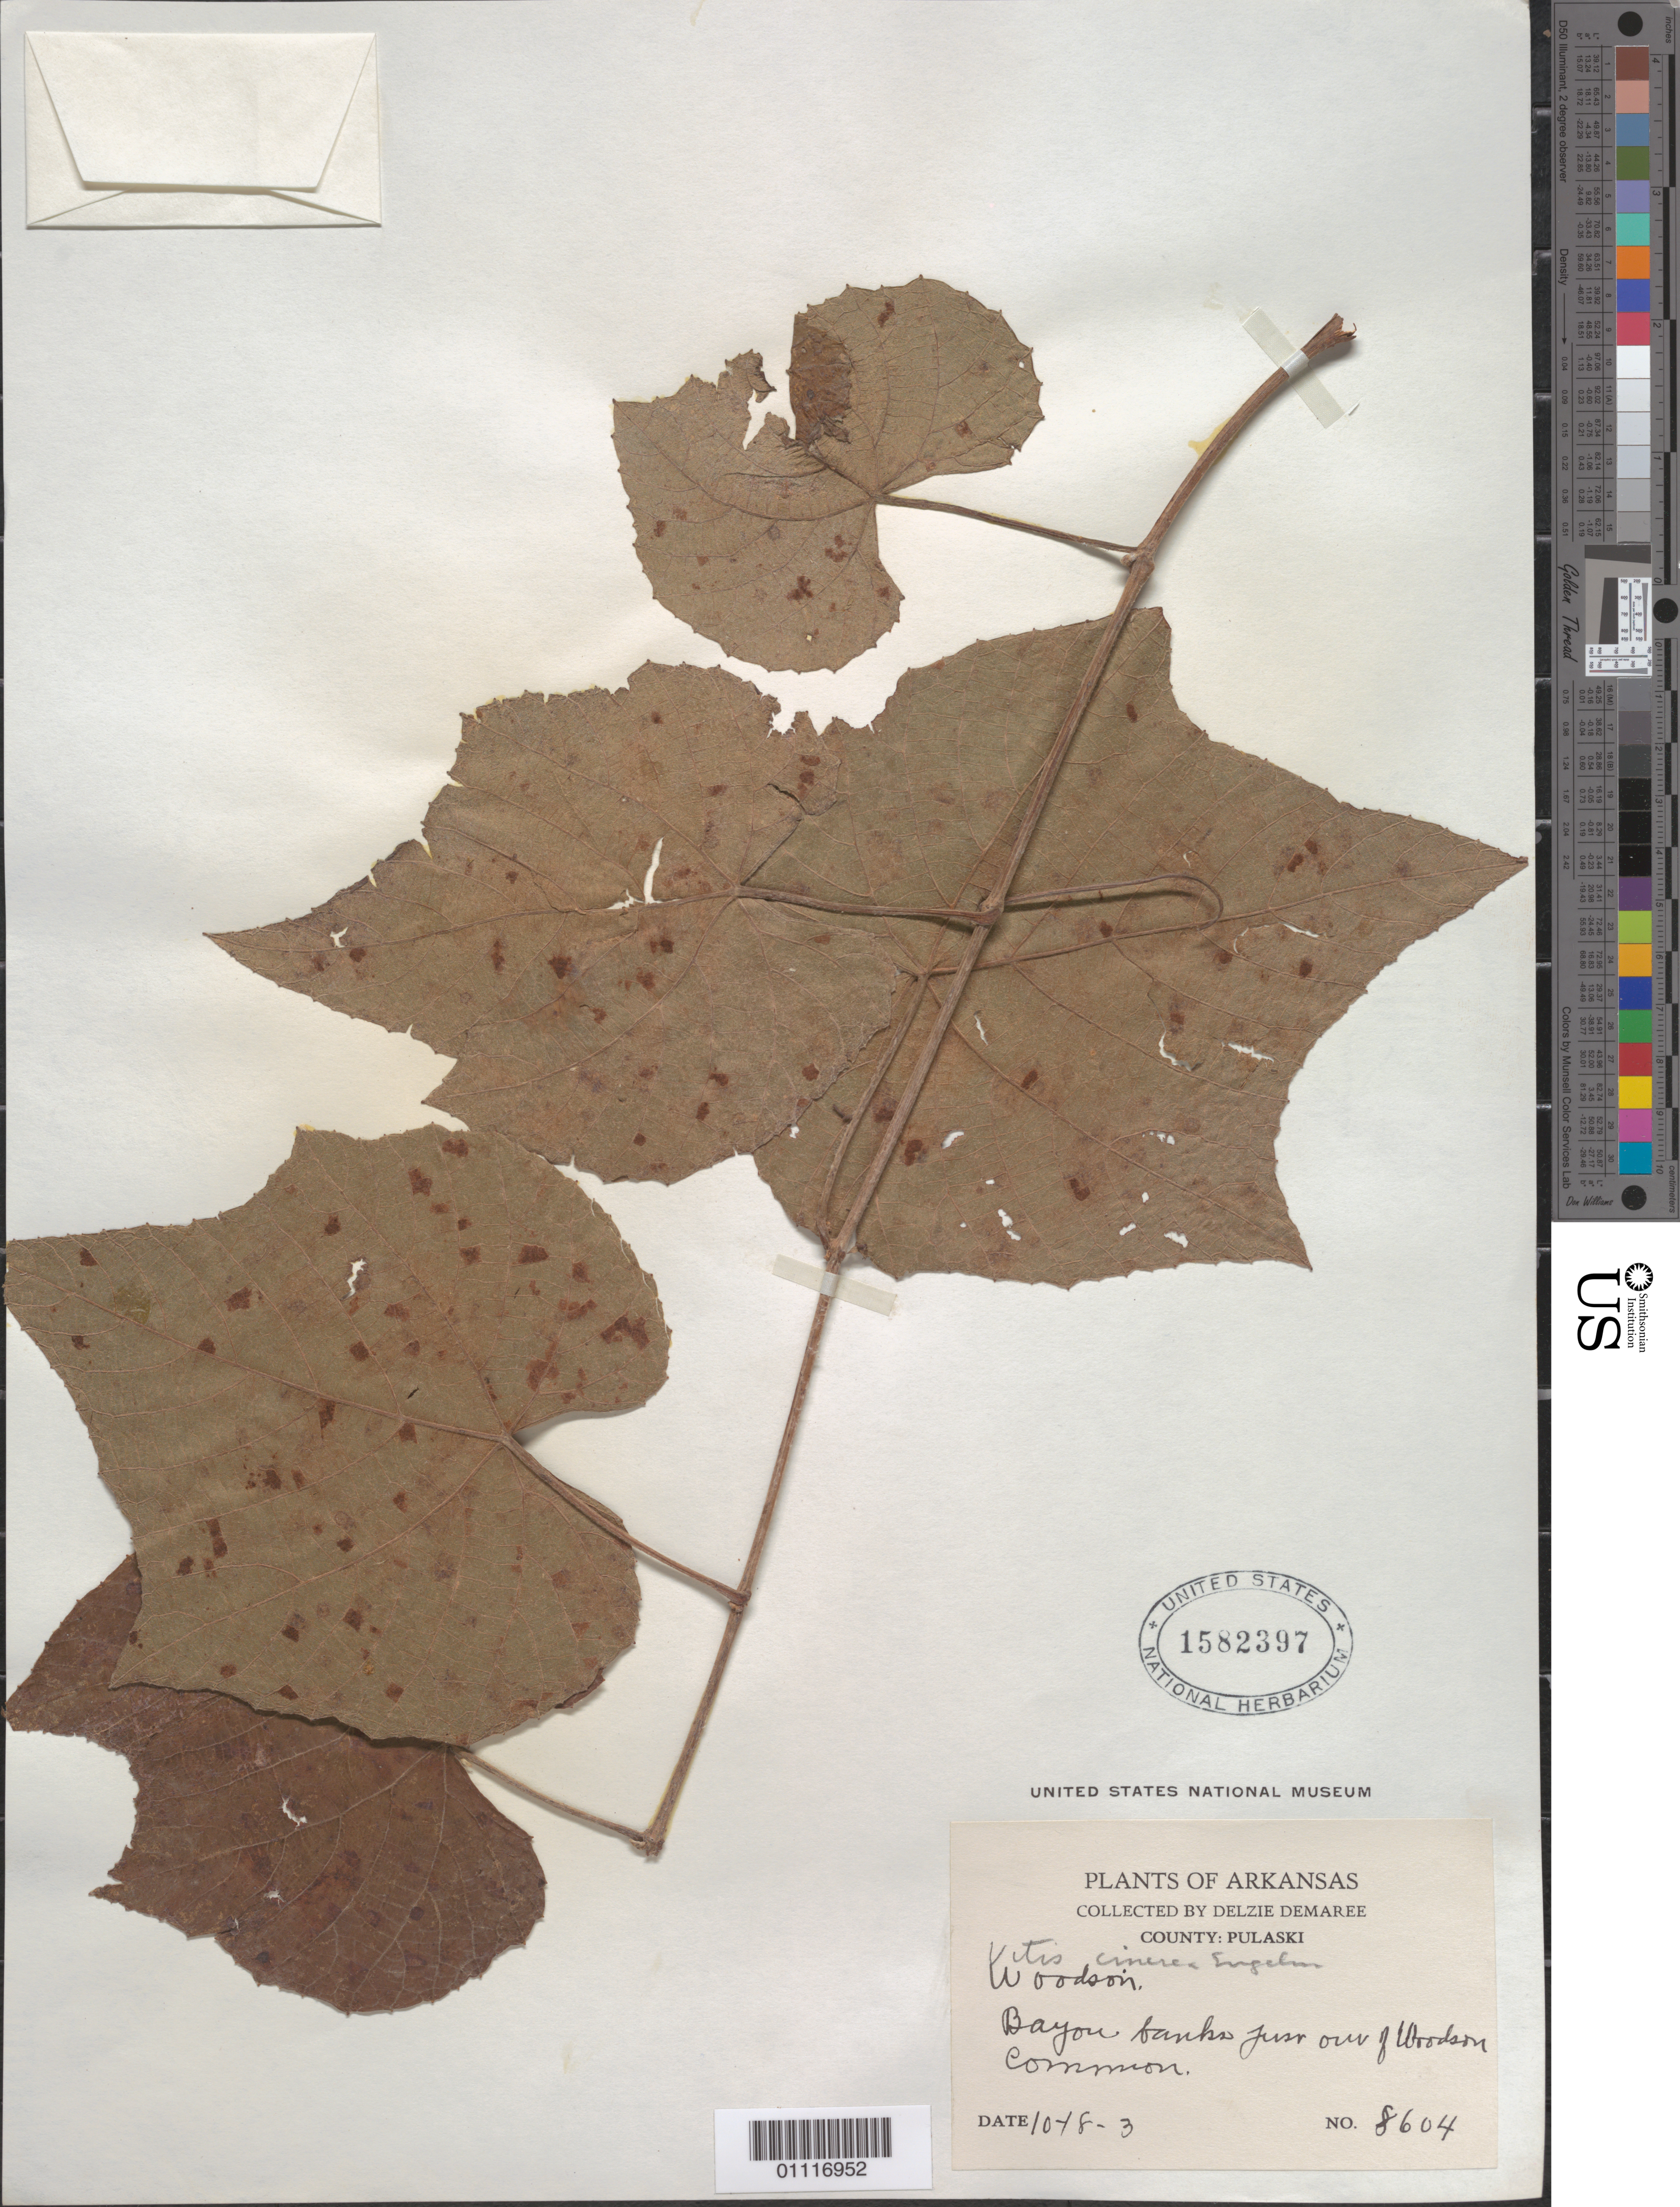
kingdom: Plantae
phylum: Tracheophyta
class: Magnoliopsida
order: Vitales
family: Vitaceae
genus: Vitis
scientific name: Vitis cinerea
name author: (Engelm.) Millardet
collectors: D. Demaree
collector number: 8604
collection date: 1931-10-18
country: United States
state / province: Arkansas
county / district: Pulaski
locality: Woodson, Bayou banks just out of Woodson Common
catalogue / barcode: US 1582397